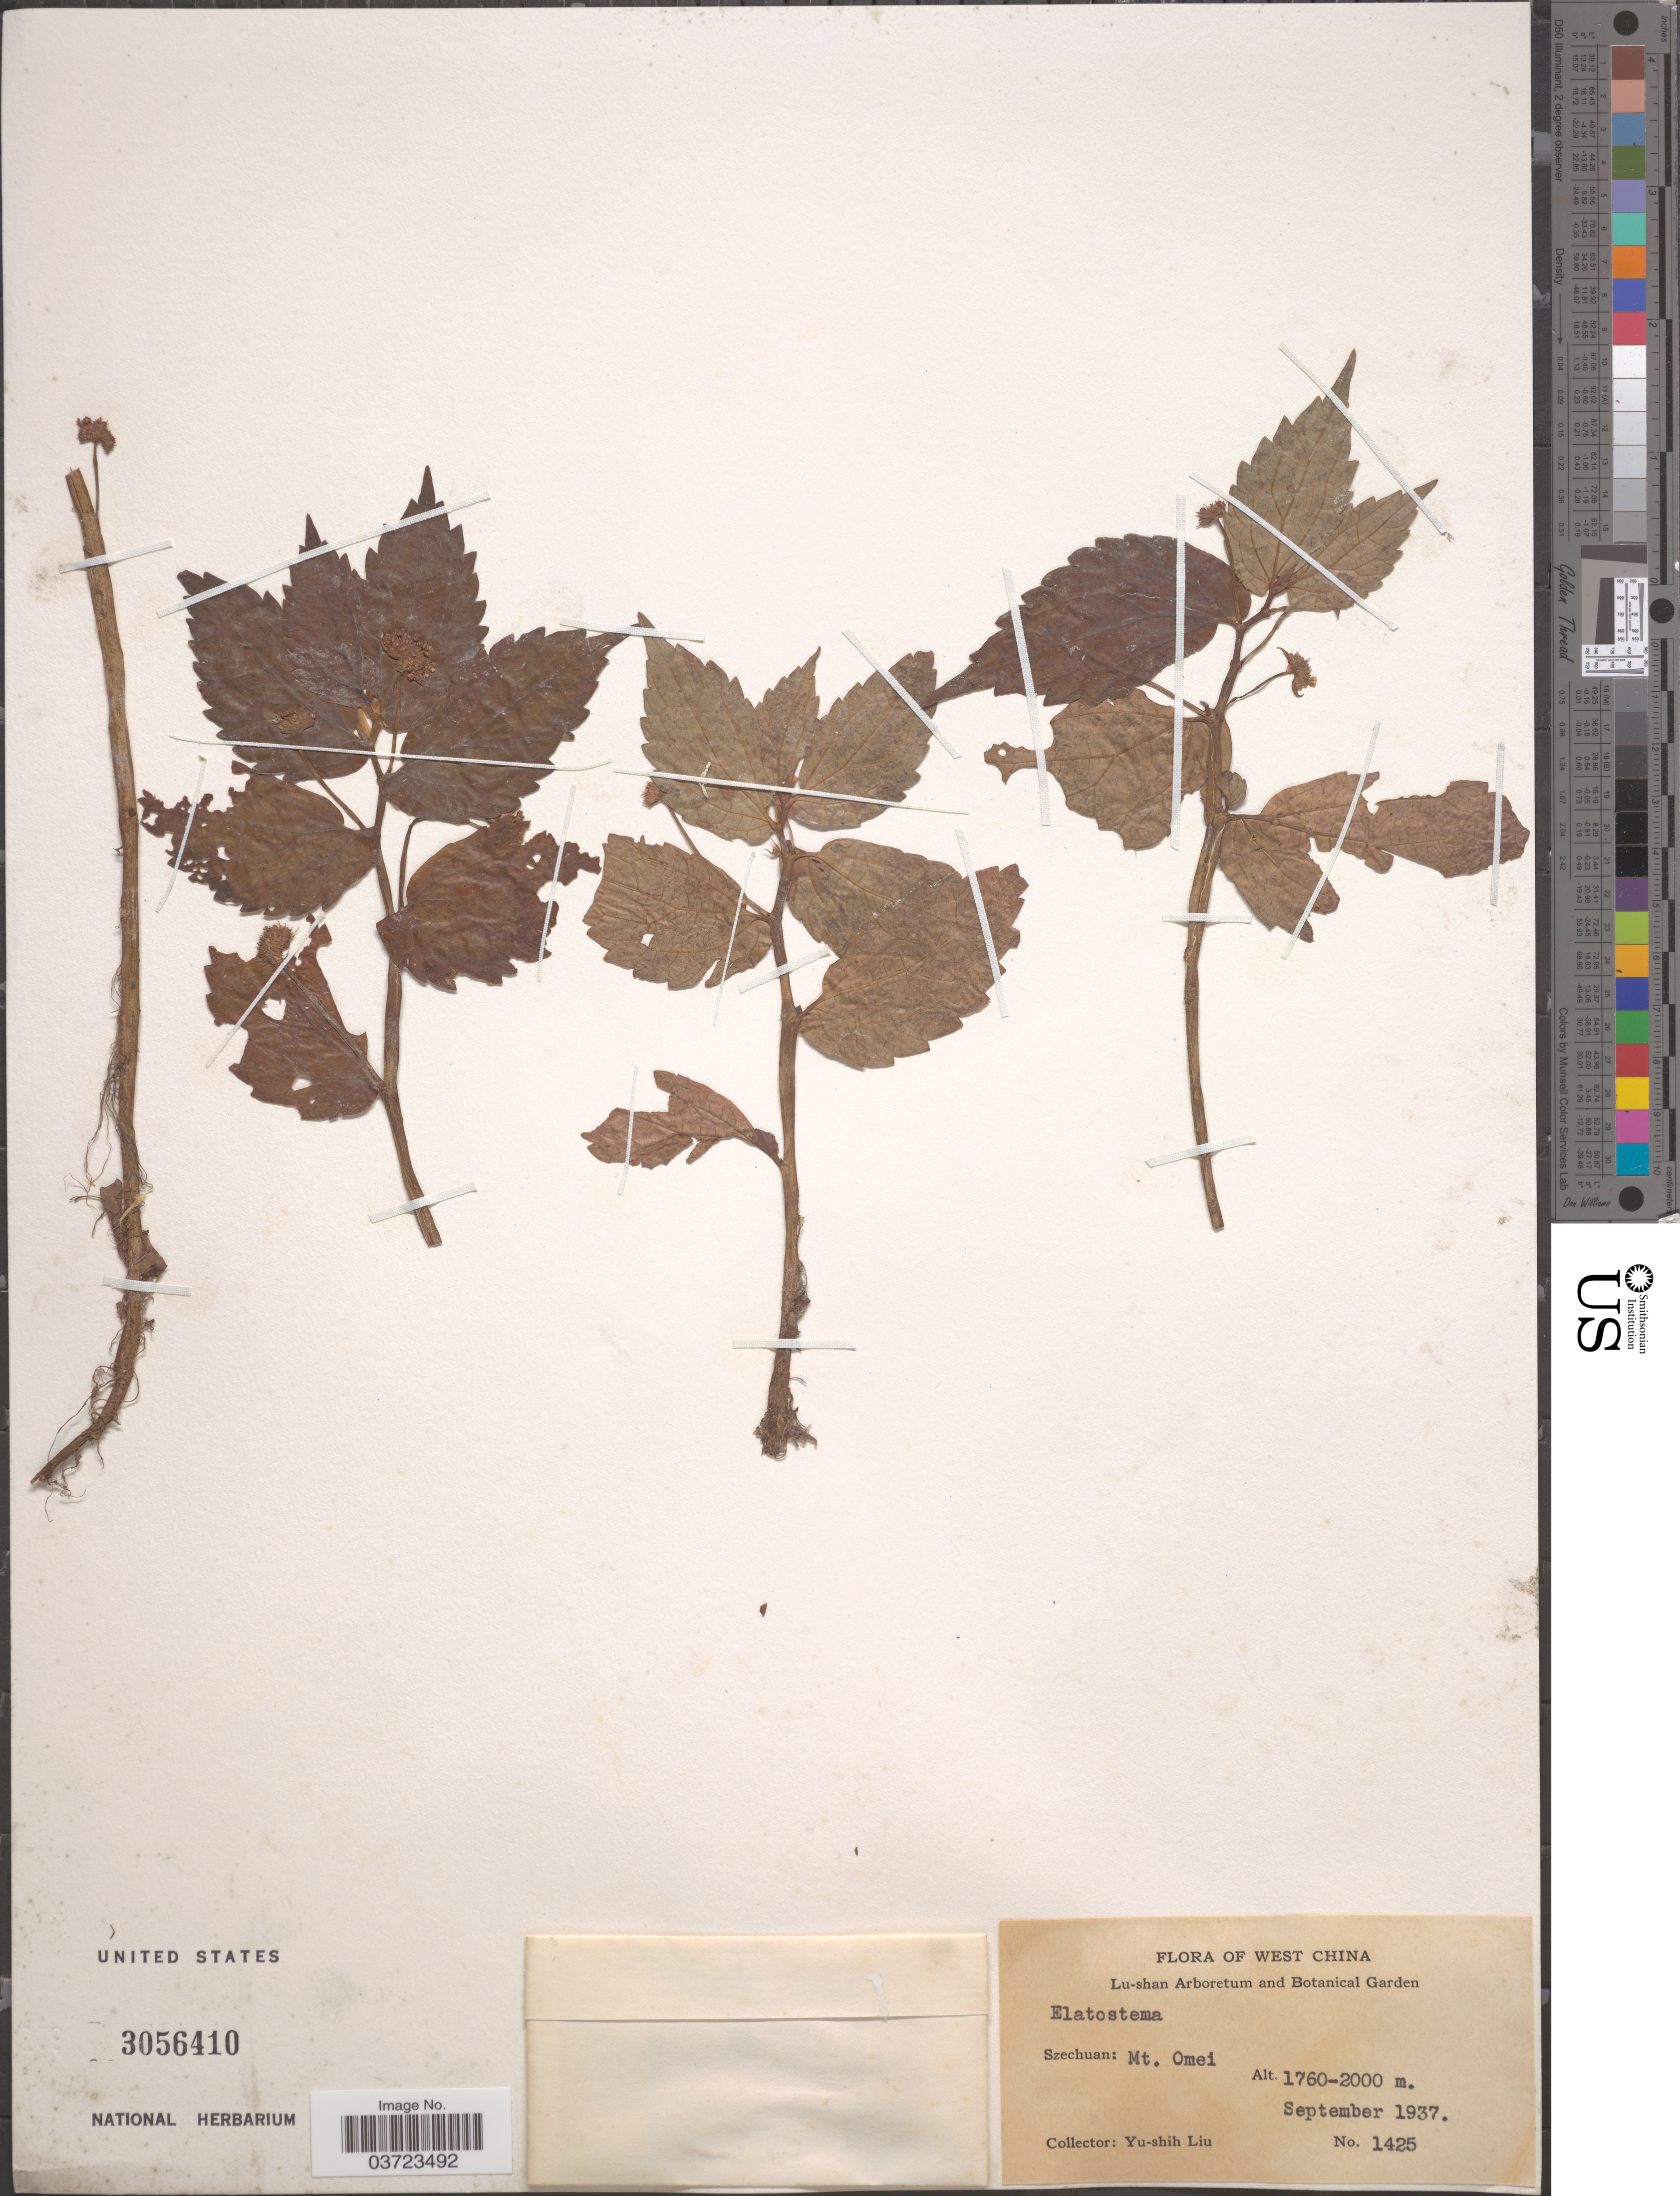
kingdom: Plantae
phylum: Tracheophyta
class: Magnoliopsida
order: Rosales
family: Urticaceae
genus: Elatostema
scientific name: Elatostema sp.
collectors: Y.-S. Liu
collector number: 1425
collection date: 1937-09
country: China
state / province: Sichuan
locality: West China. Szechuan: Mt. Omei.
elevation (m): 1960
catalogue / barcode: US 3056410